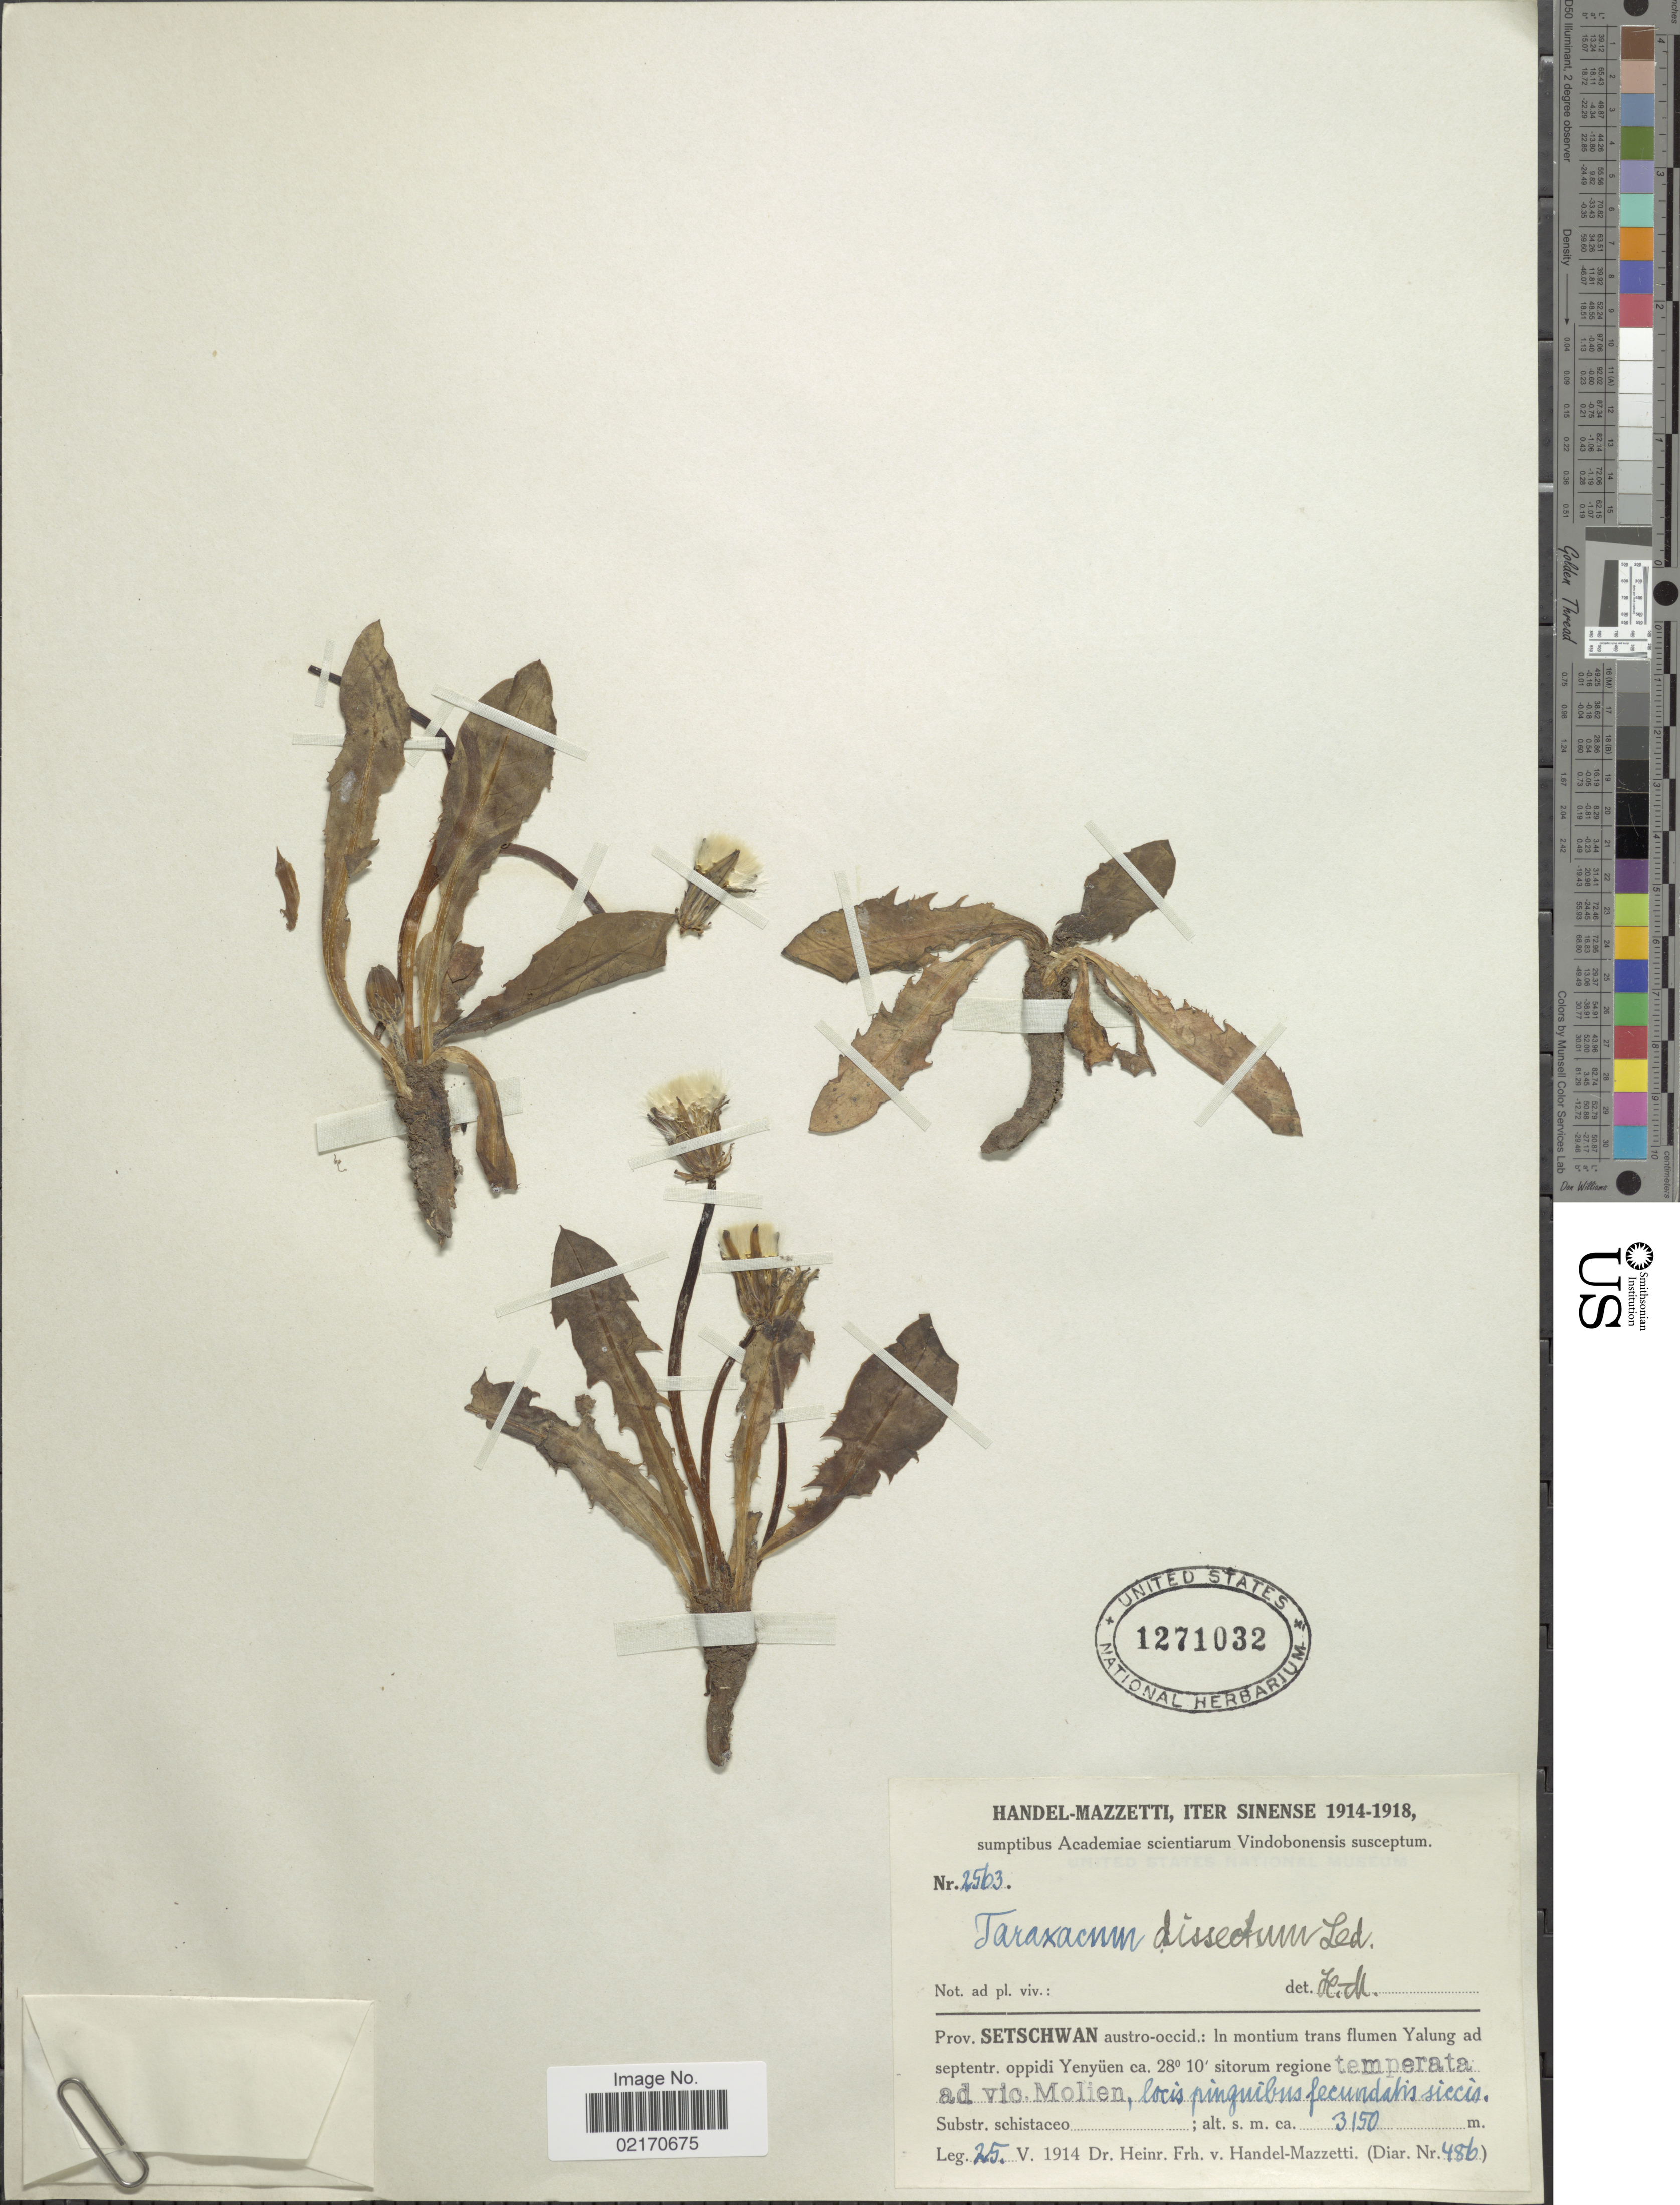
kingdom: Plantae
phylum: Tracheophyta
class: Magnoliopsida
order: Asterales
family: Asteraceae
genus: Taraxacum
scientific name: Taraxacum dissectum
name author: (Ledeb.) Ledeb.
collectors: H. Handel-Mazzetti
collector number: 2563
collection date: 1914-05-25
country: China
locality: Iter Sinense, Prov. Setschwan austro-occid.: in montium trans flumen Yalung ad septentr. oppidi Yenyen sitorum regione temperata ad vio. Molien, locis pinguibus fecundatis siccis.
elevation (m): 3150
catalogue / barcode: US 1271032